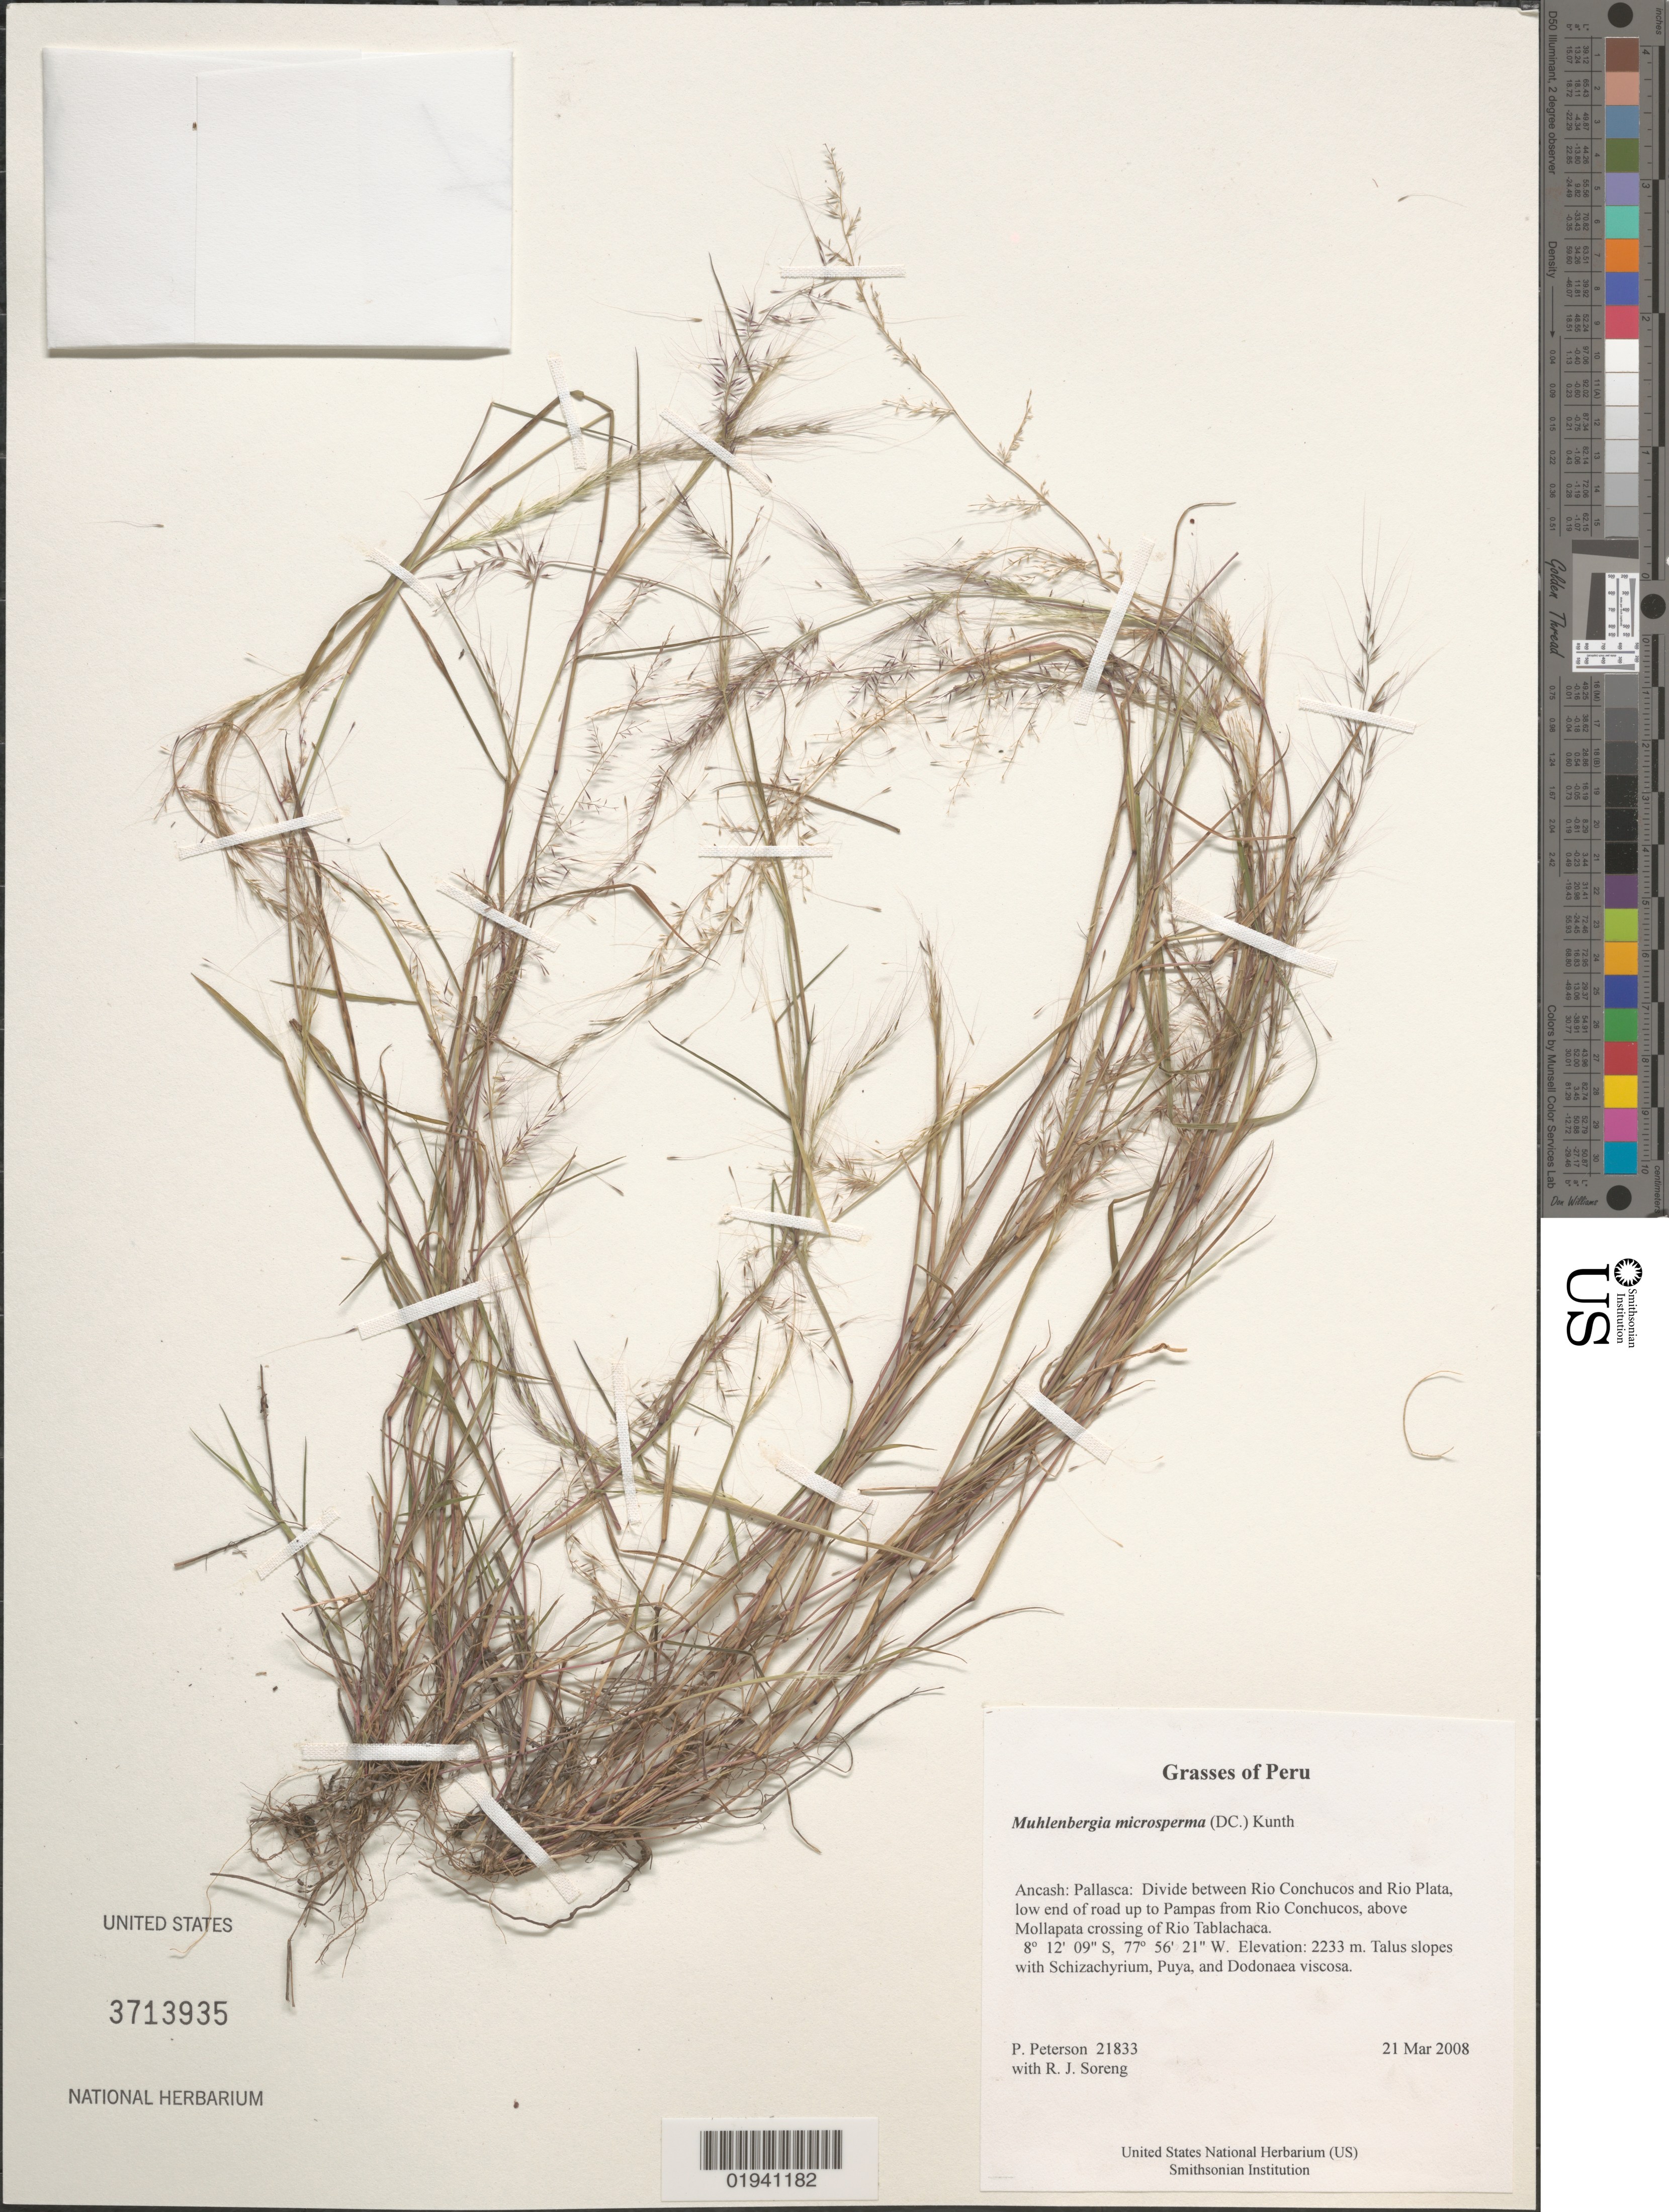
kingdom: Plantae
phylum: Tracheophyta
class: Liliopsida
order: Poales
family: Poaceae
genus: Muhlenbergia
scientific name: Muhlenbergia microsperma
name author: (DC.) Kunth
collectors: P. M. Peterson & R. J. Soreng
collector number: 21833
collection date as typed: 21 Mar 2008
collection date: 2008-03-21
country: Peru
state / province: Ancash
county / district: Pallasca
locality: Divide between Rio Conchucos and Rio Plata, low end of road up to Pampas from Rio Conchucos, above Mollapata crossing of Rio Tablachaca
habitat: Talus slopes with Schizachyrium, Puya, and Dodonaea viscosa.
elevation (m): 2233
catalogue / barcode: US 3713935